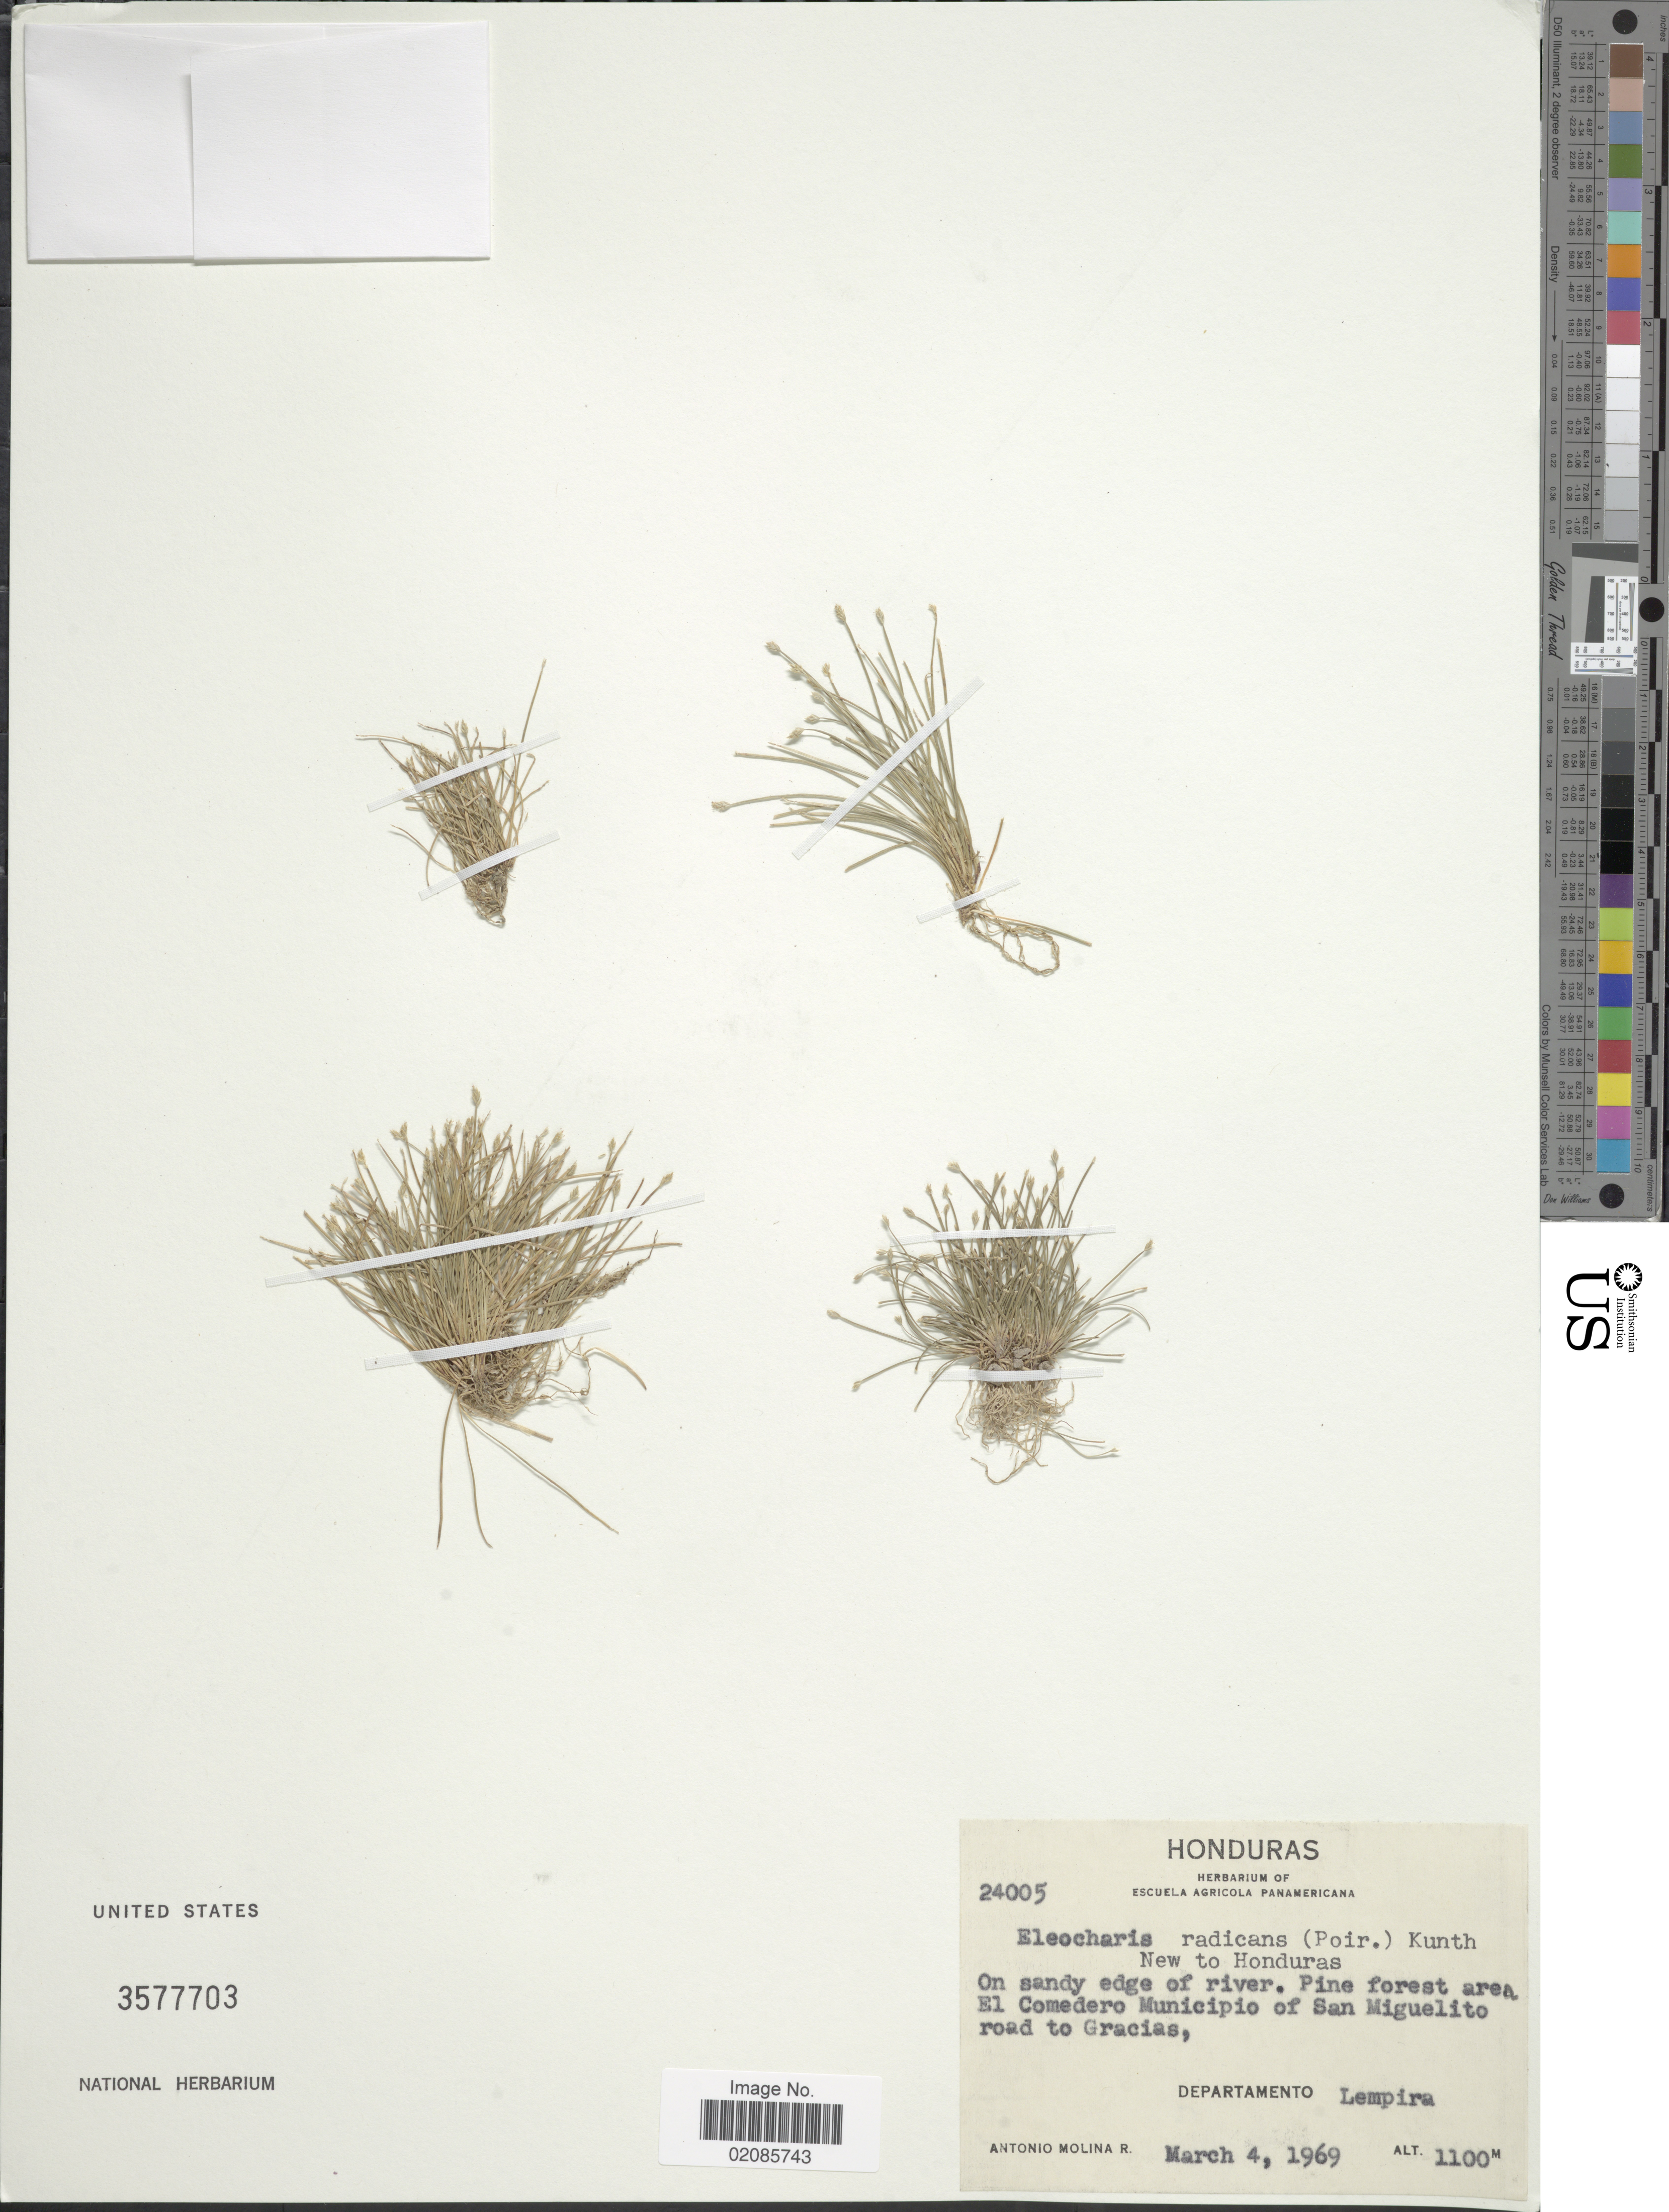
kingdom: Plantae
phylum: Tracheophyta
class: Liliopsida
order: Poales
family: Cyperaceae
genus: Eleocharis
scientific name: Eleocharis radicans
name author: (A. Dietrich) Kunth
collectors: A. Molina R.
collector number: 24005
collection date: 1969-03-04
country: Honduras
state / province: Lempira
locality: On sandy edge of river, El Comedero Municipio of San Miguelito road to Gracias.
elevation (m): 1100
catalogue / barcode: US 3577703